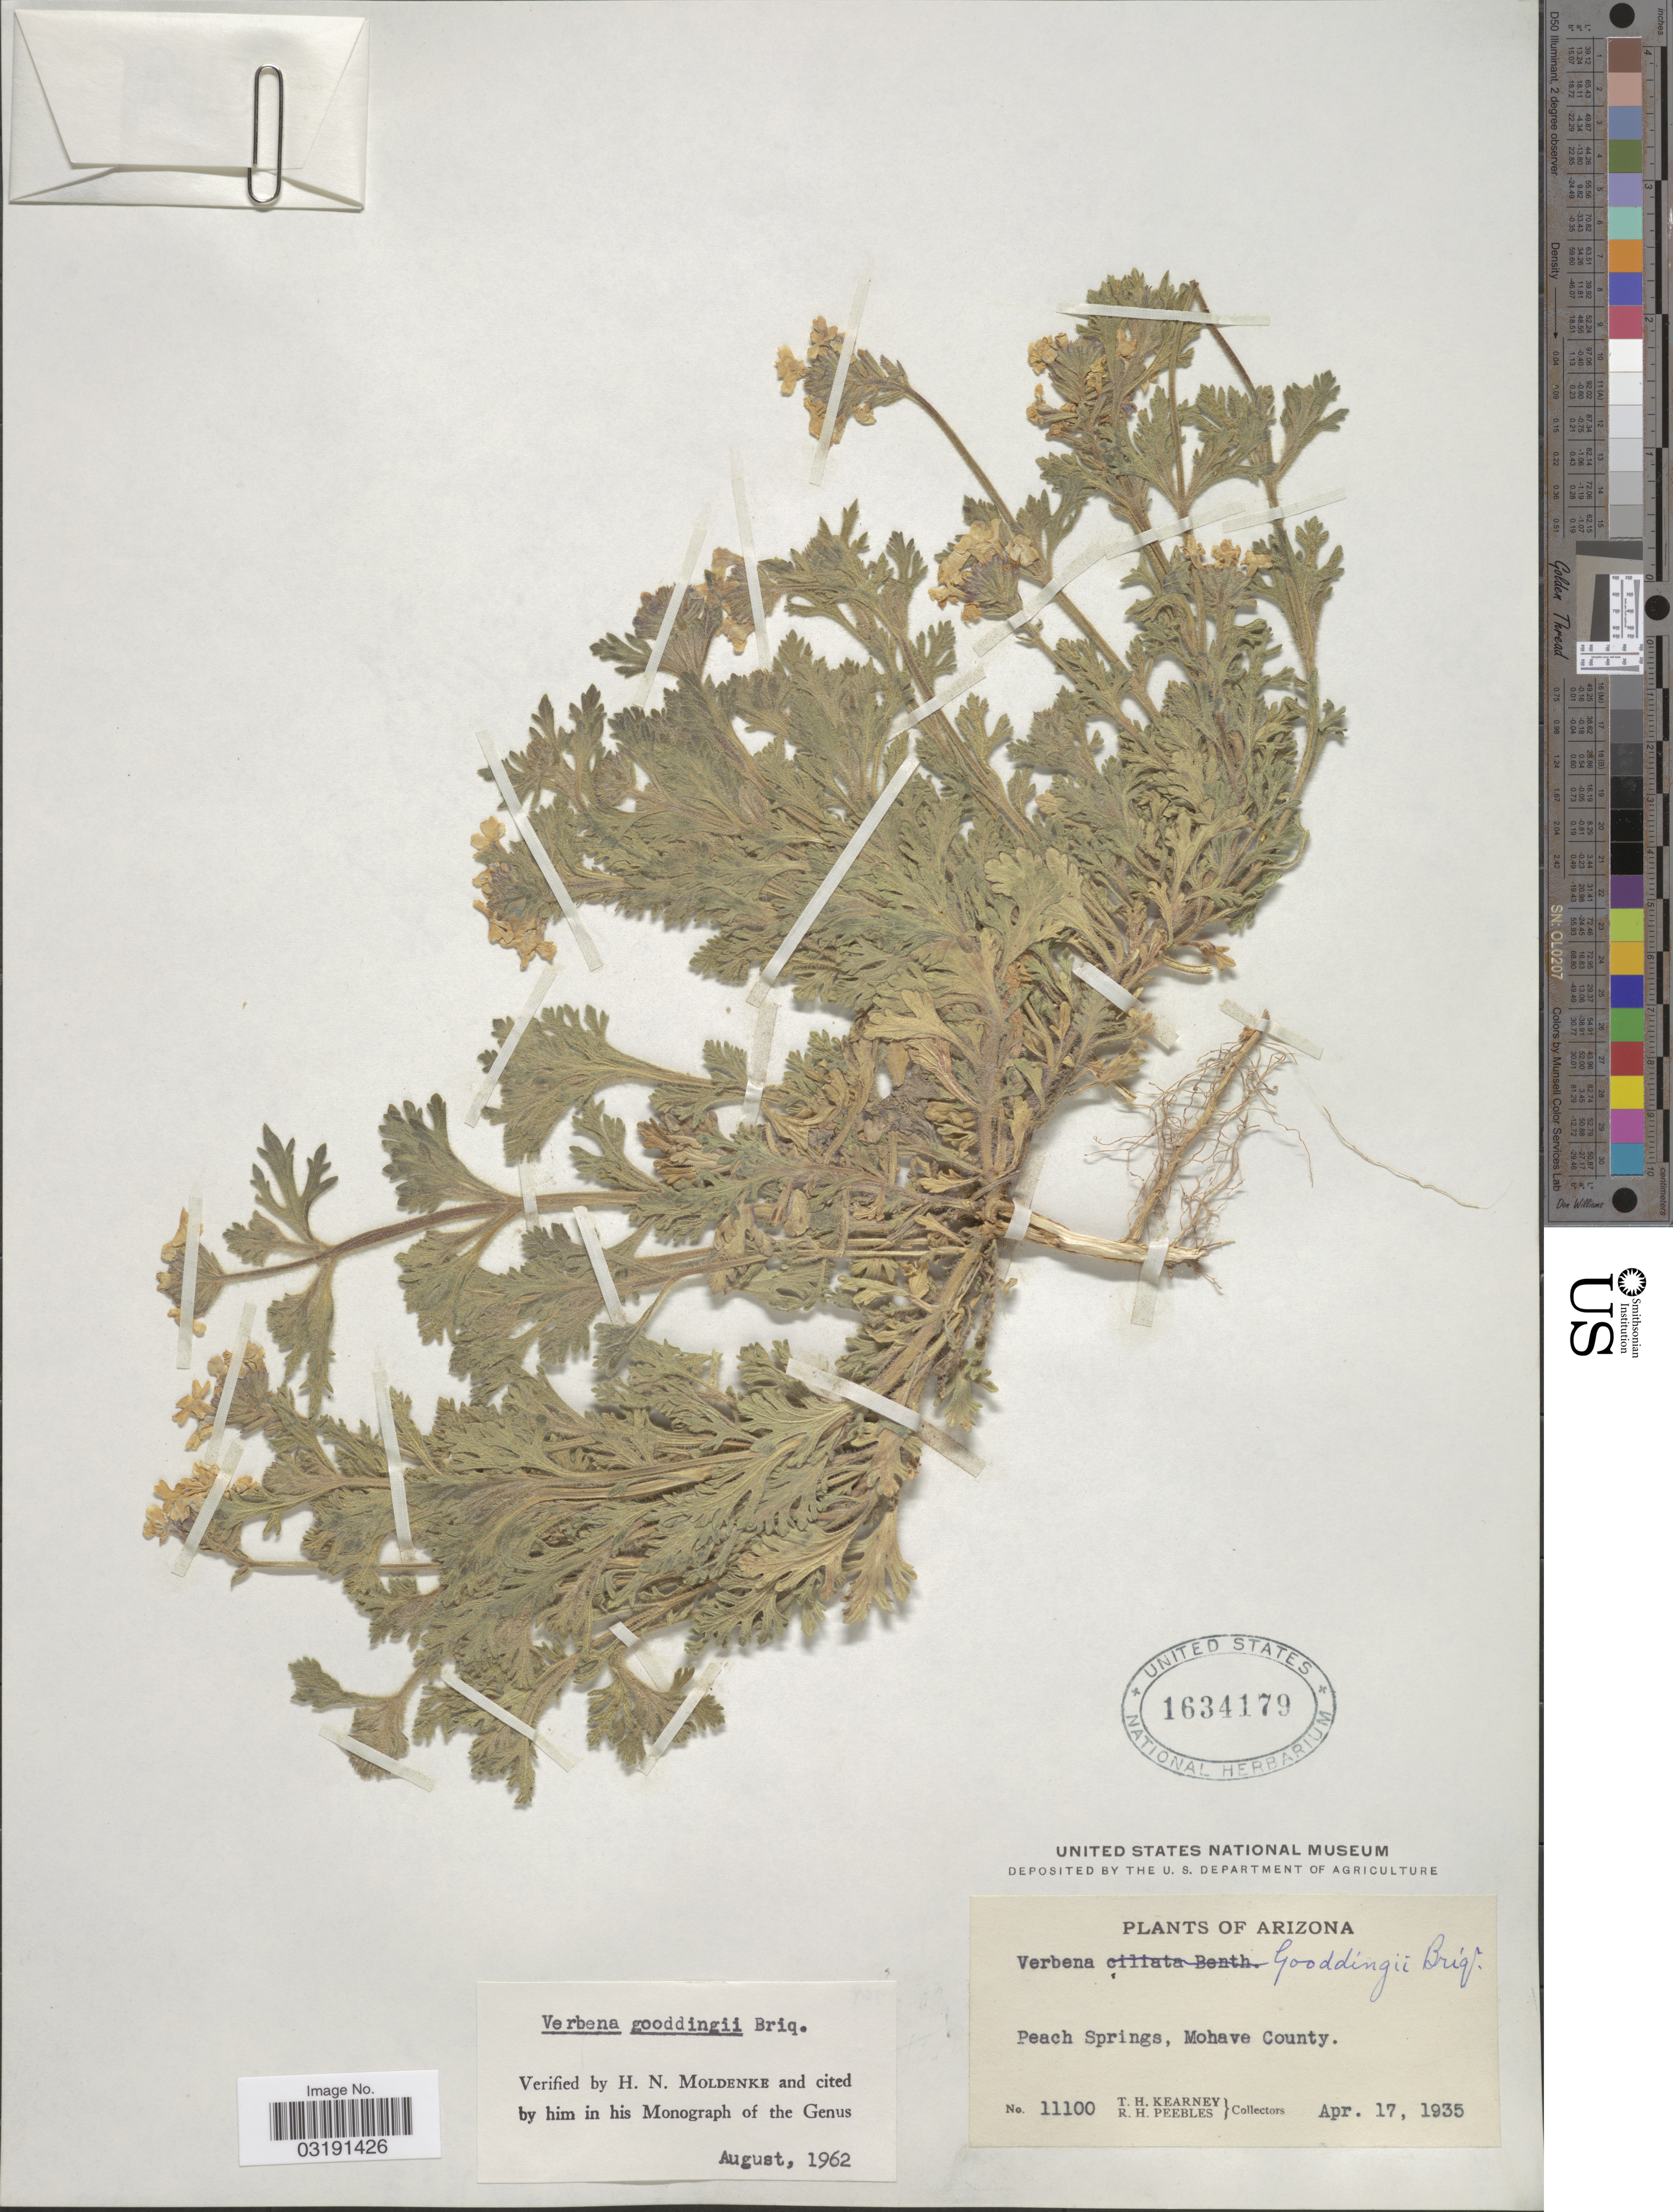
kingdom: Plantae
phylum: Tracheophyta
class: Magnoliopsida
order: Lamiales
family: Verbenaceae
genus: Verbena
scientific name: Verbena gooddingii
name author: Briq.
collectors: T. H. Kearney & R. H. Peebles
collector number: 11100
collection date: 1935-04-17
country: United States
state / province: Arizona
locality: Peach Springs, Mohave County.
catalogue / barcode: US 1634179